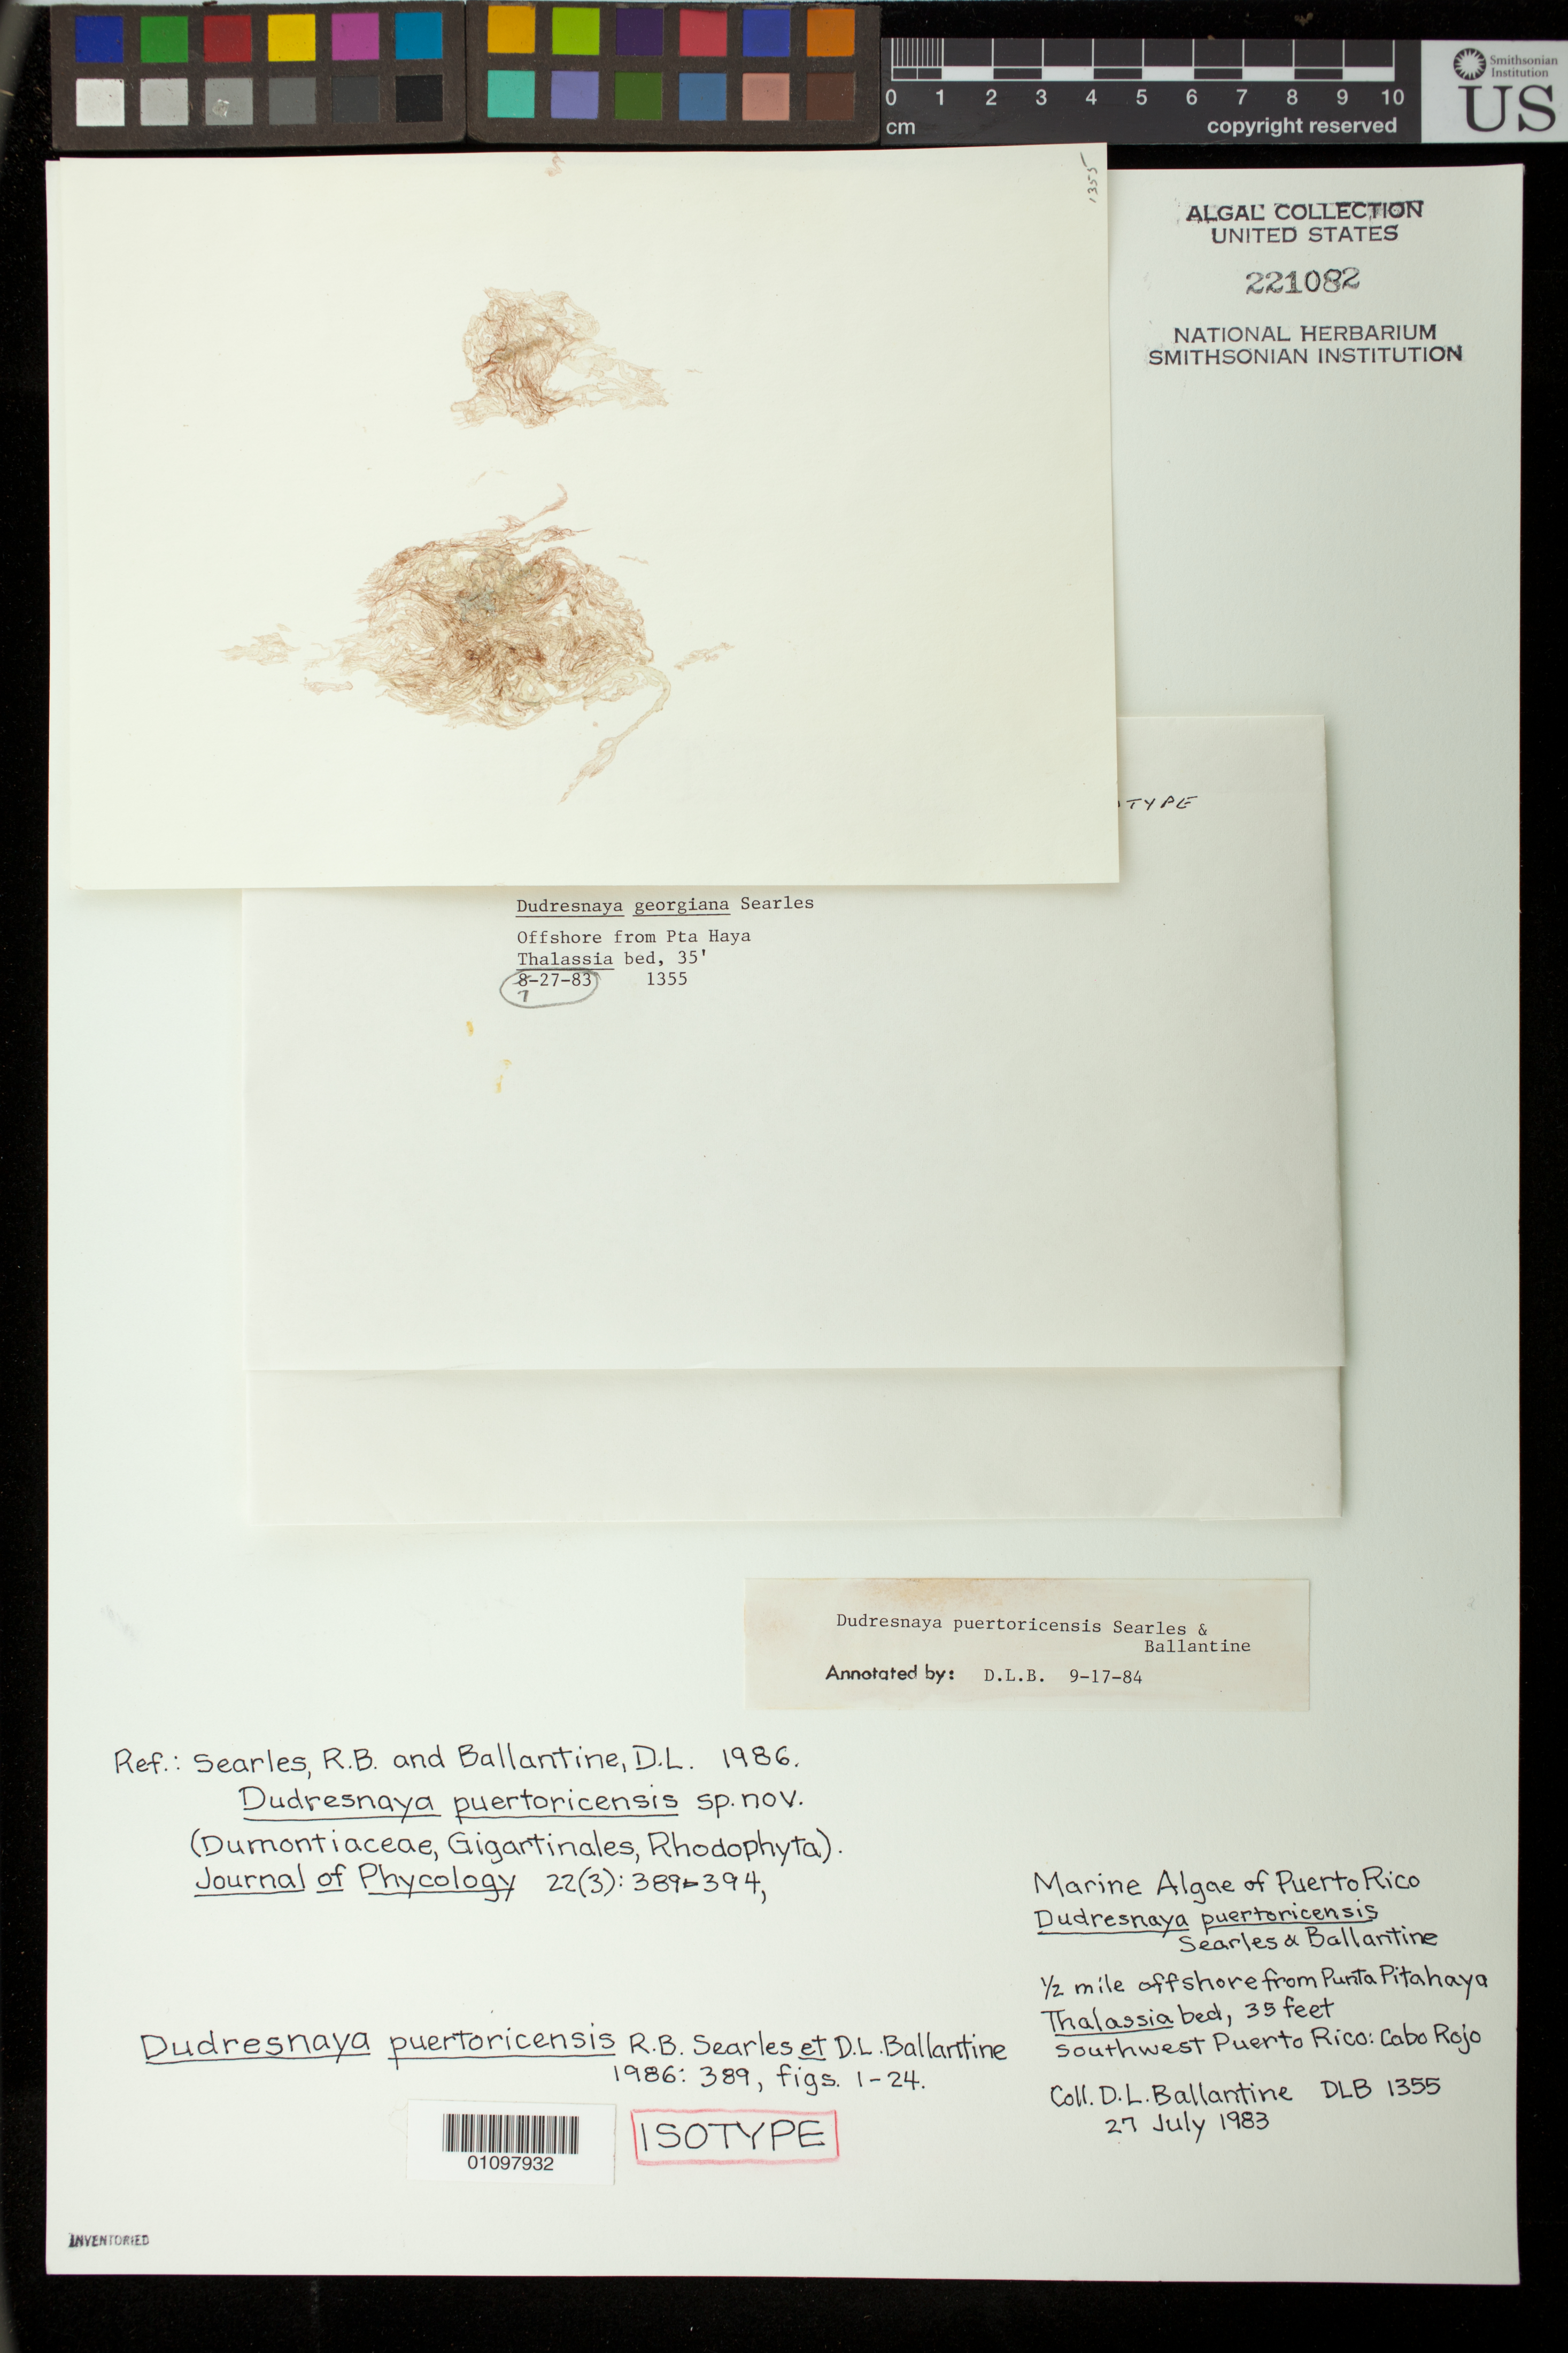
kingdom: Plantae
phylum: Rhodophyta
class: Florideophyceae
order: Gigartinales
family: Dumontiaceae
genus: Dudresnaya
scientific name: Dudresnaya puertoricensis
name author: Searles & D.L. Ballant.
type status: Isotype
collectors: D.L. Ballantine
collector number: DLB 1355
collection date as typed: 27 Jul 1983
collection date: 1983-07-27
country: Puerto Rico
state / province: Cabo Rojo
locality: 1/2 mile off Punta Pitahaya.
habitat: Offshore from Pta Haya[sic] Thalassia bed, 35'.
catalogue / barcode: US 221082